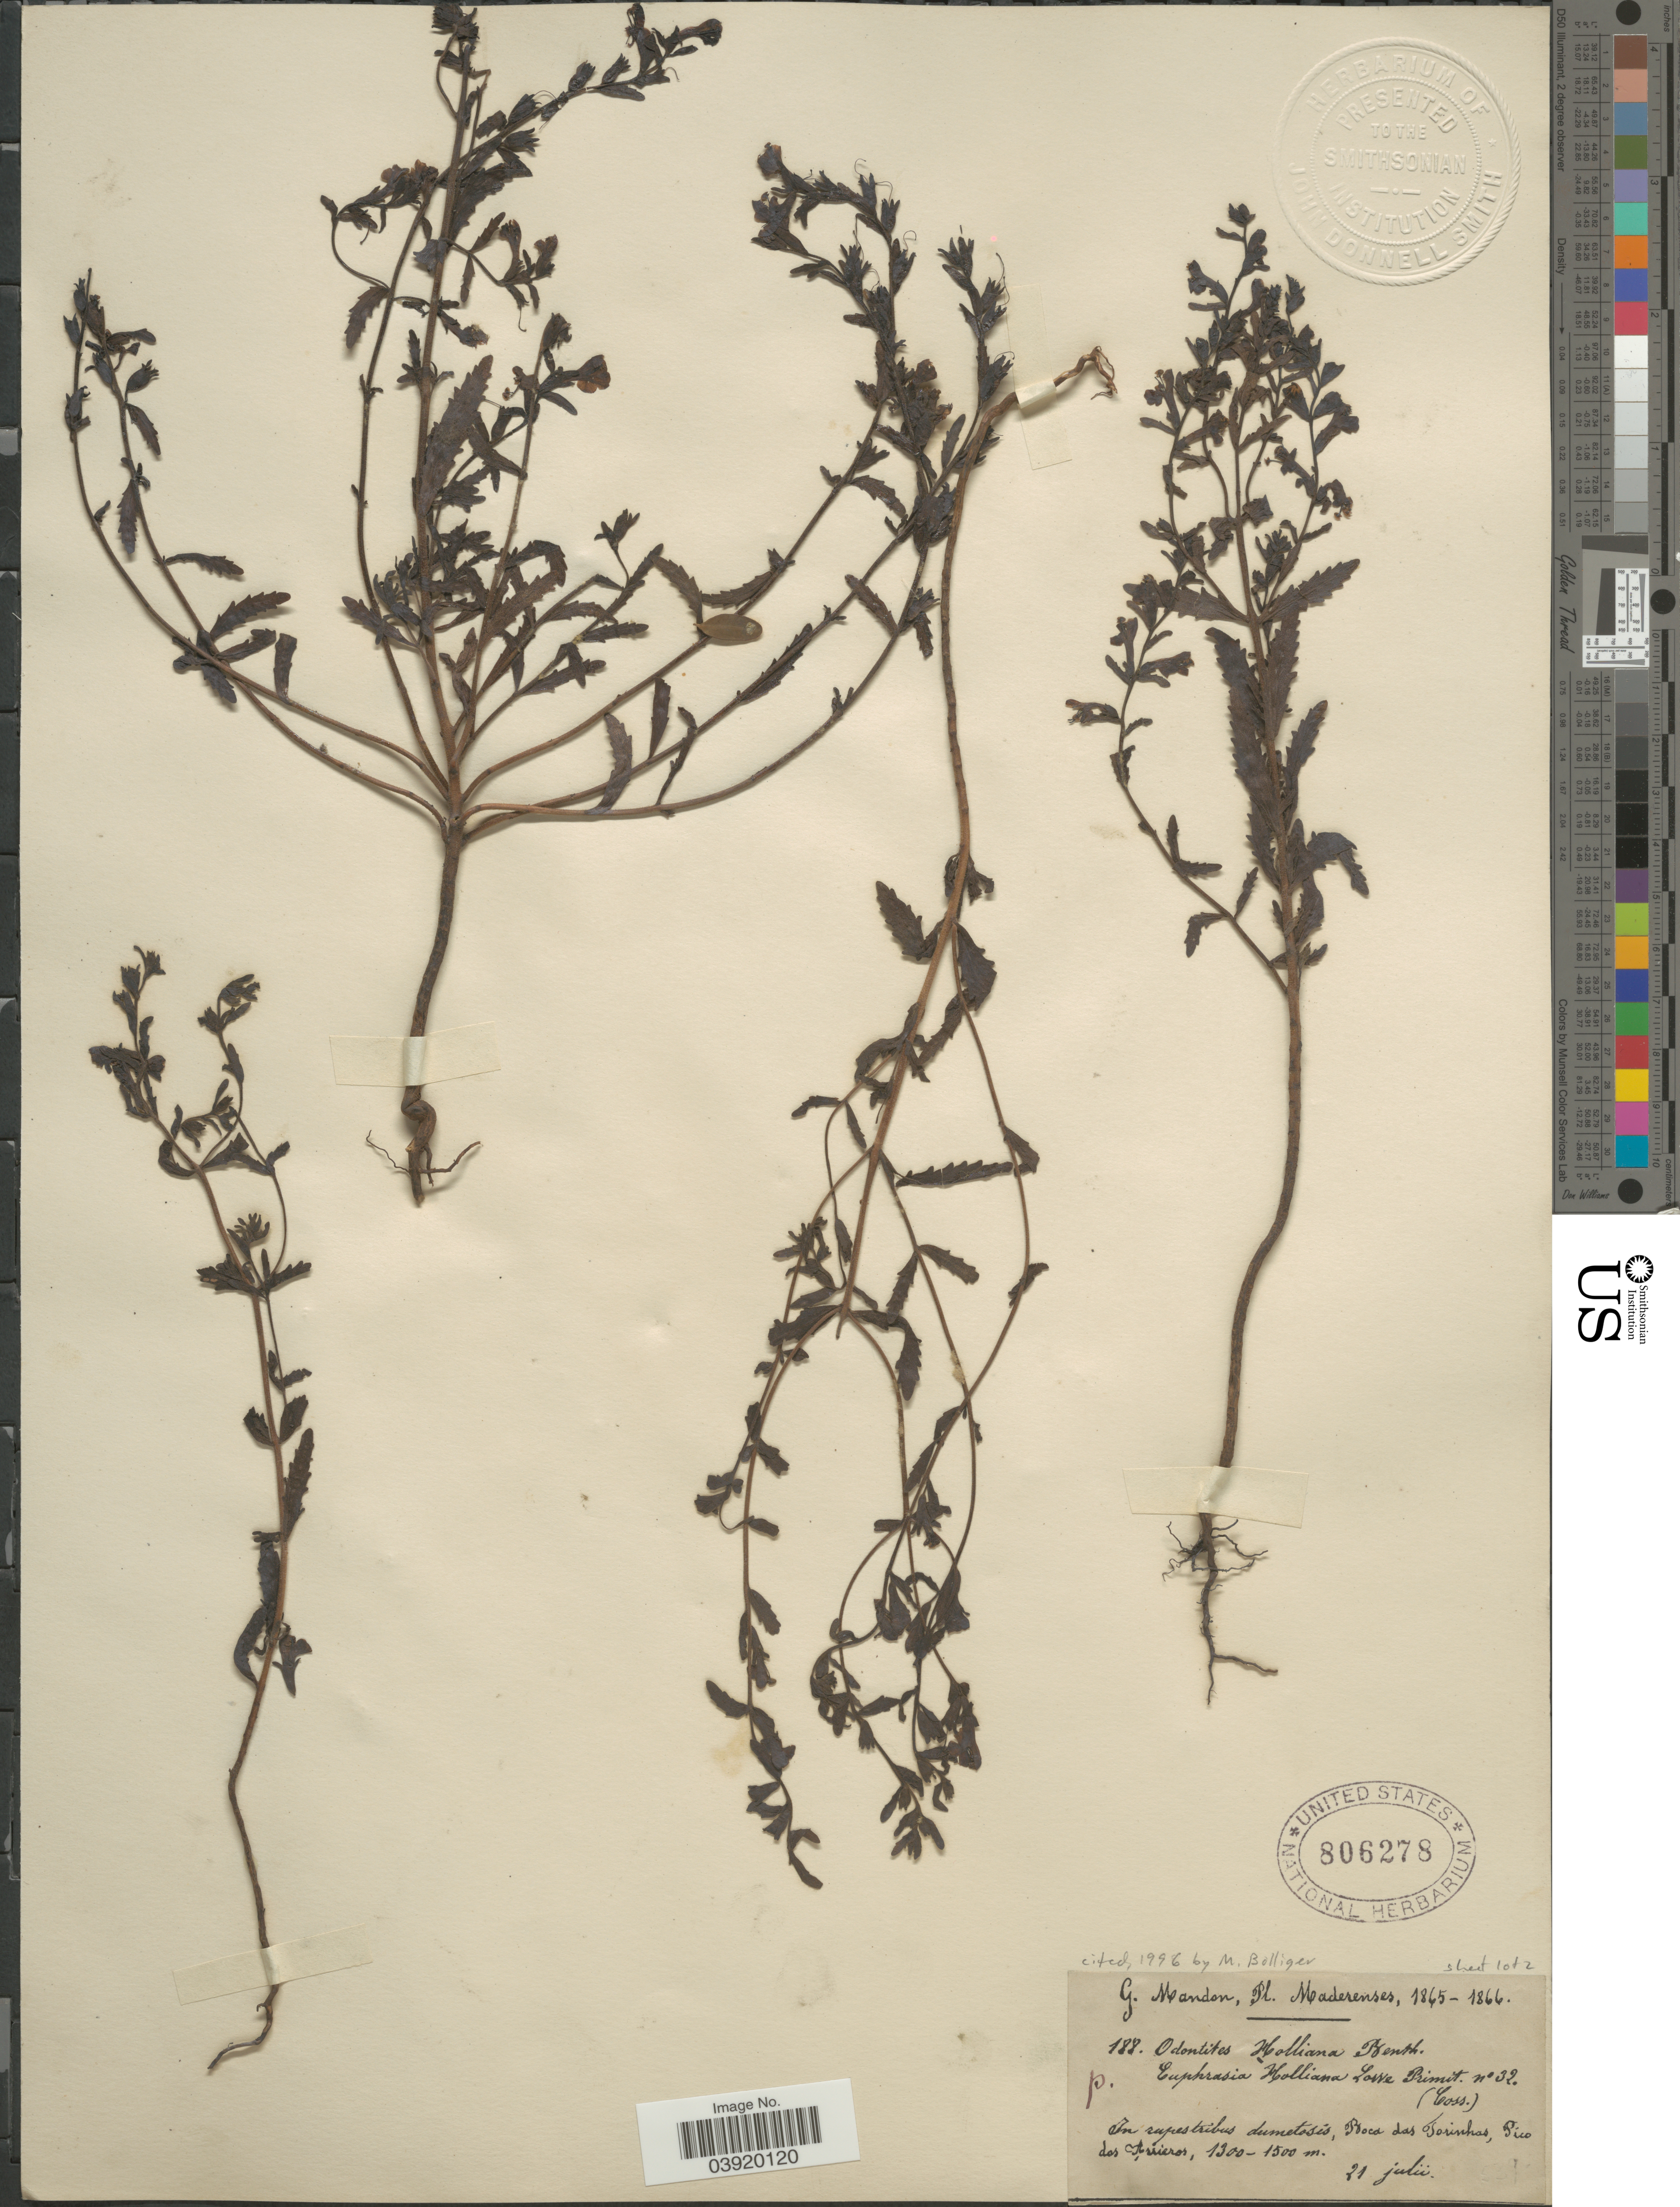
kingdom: Plantae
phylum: Tracheophyta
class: Magnoliopsida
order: Lamiales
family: Orobanchaceae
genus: Odontites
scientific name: Odontites hollianus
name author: Benth.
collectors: G. Mandon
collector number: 188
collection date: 1865-07-21/1866-07-21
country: Portugal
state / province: Madeira (Aut. Reg.)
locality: Maderenses. In rupestribus dumetosis, Boca das Torinhas, Pico dos Arrieros.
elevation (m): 1300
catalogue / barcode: US 806278